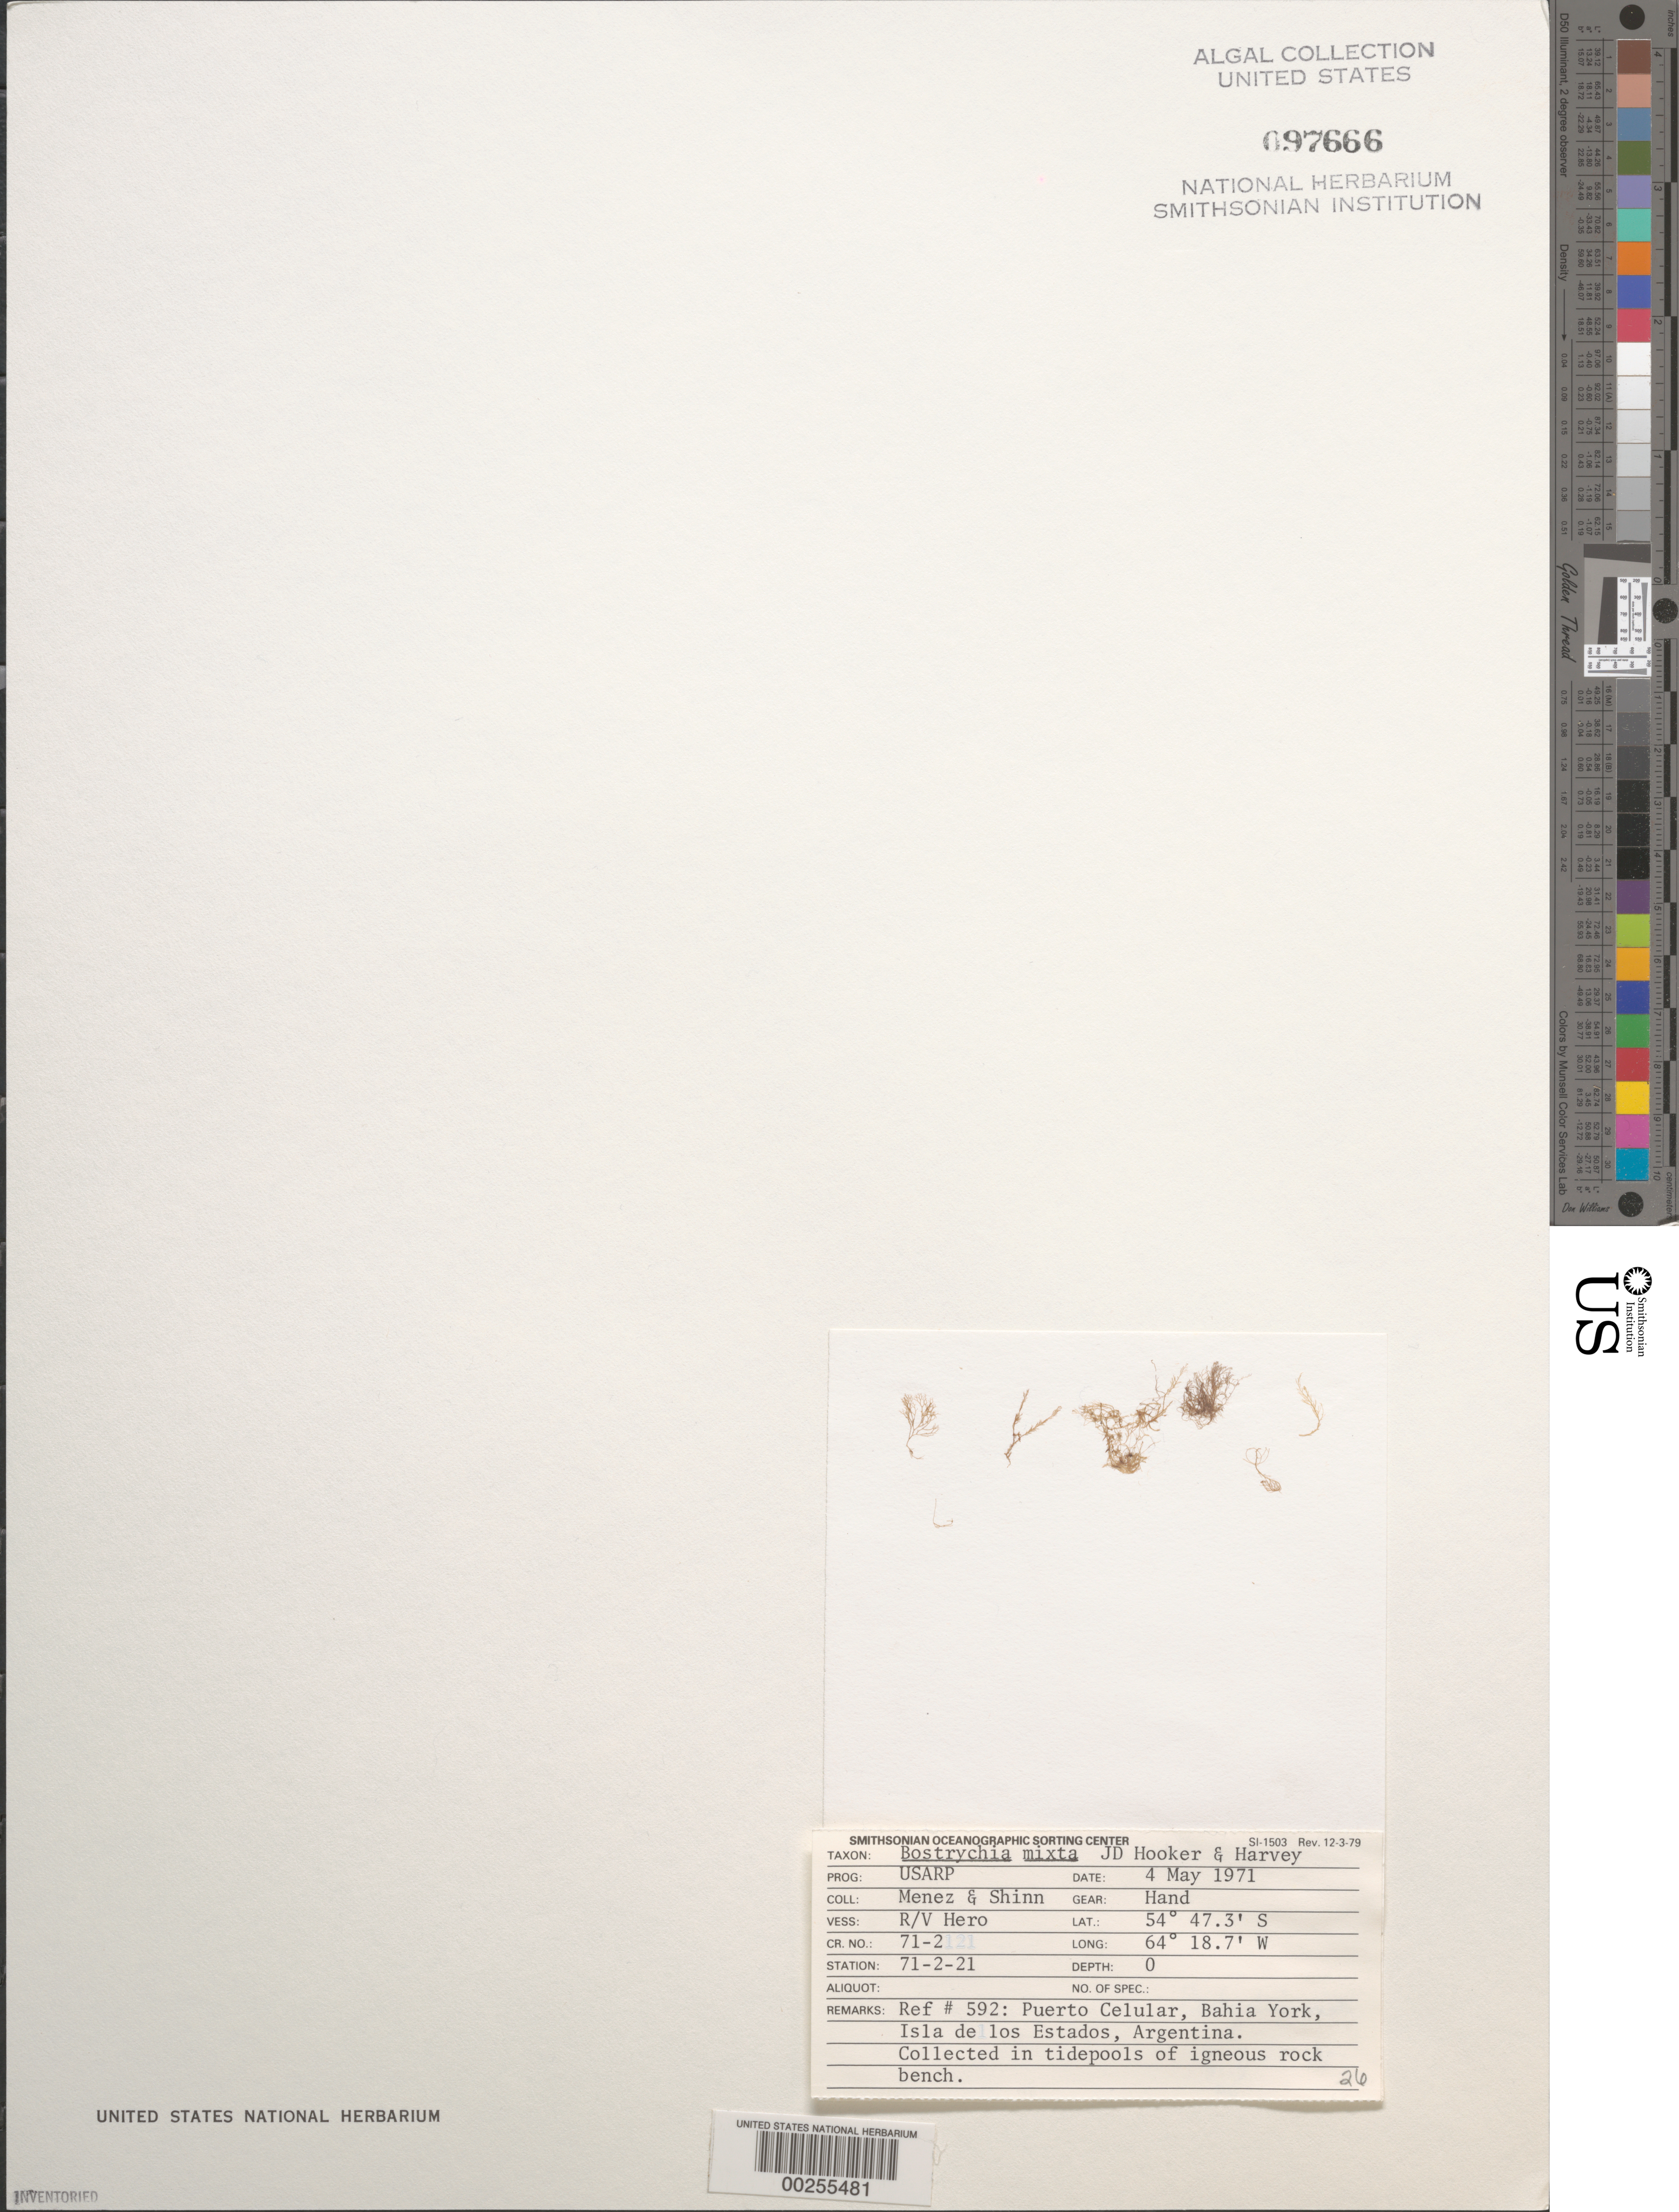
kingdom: Plantae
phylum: Rhodophyta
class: Florideophyceae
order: Ceramiales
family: Rhodomelaceae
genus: Bostrychia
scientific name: Bostrychia intricata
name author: (Bory) Mont.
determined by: Algae name updating Project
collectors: Meñez & -. Shinn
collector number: Station 71-2-21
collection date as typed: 04 May 1971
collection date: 1971-05-04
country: Argentina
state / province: Tierra del Fuego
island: Isla de los Estados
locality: Bahia York, Puerto Celular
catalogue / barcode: US 97666